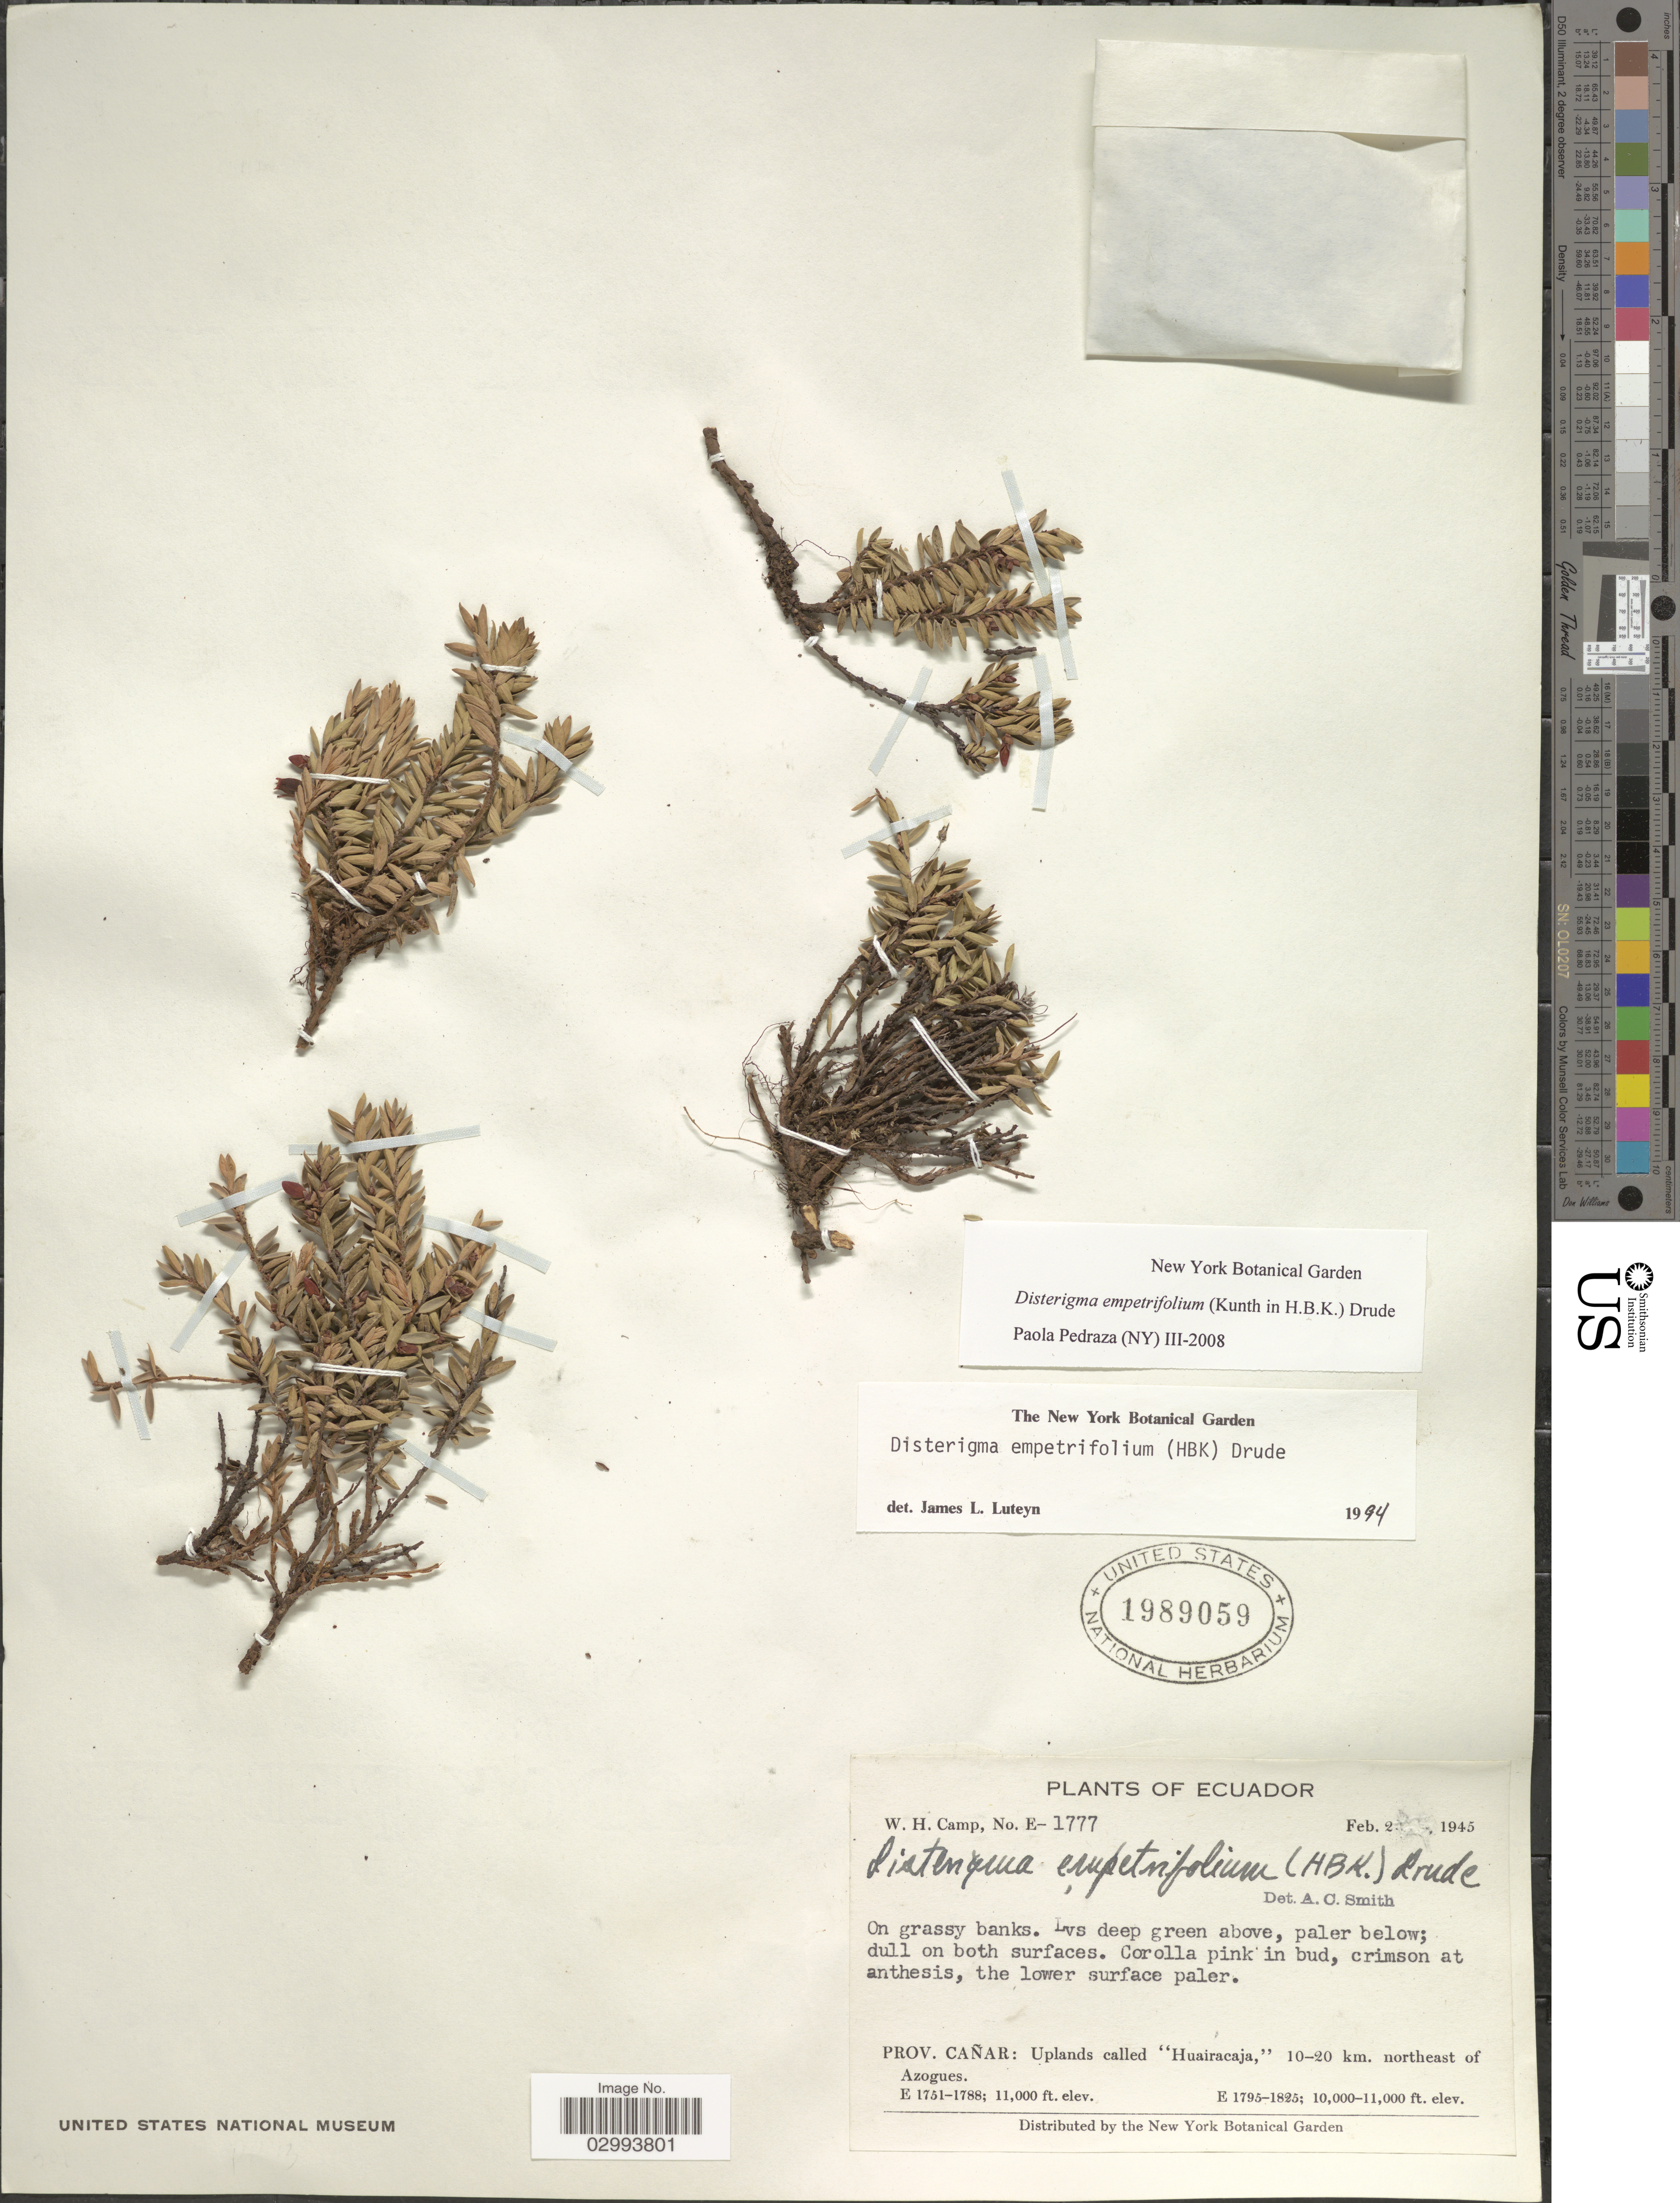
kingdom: Plantae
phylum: Tracheophyta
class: Magnoliopsida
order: Ericales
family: Ericaceae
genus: Disterigma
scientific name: Disterigma empetrifolium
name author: (Kunth) Drude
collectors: W. H. Camp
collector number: E-1777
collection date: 1945-02-02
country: Ecuador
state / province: Cañar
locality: Uplands called "Huairacaja", 10-20 km. northeast of Azogues.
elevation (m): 3353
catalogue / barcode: US 1989059